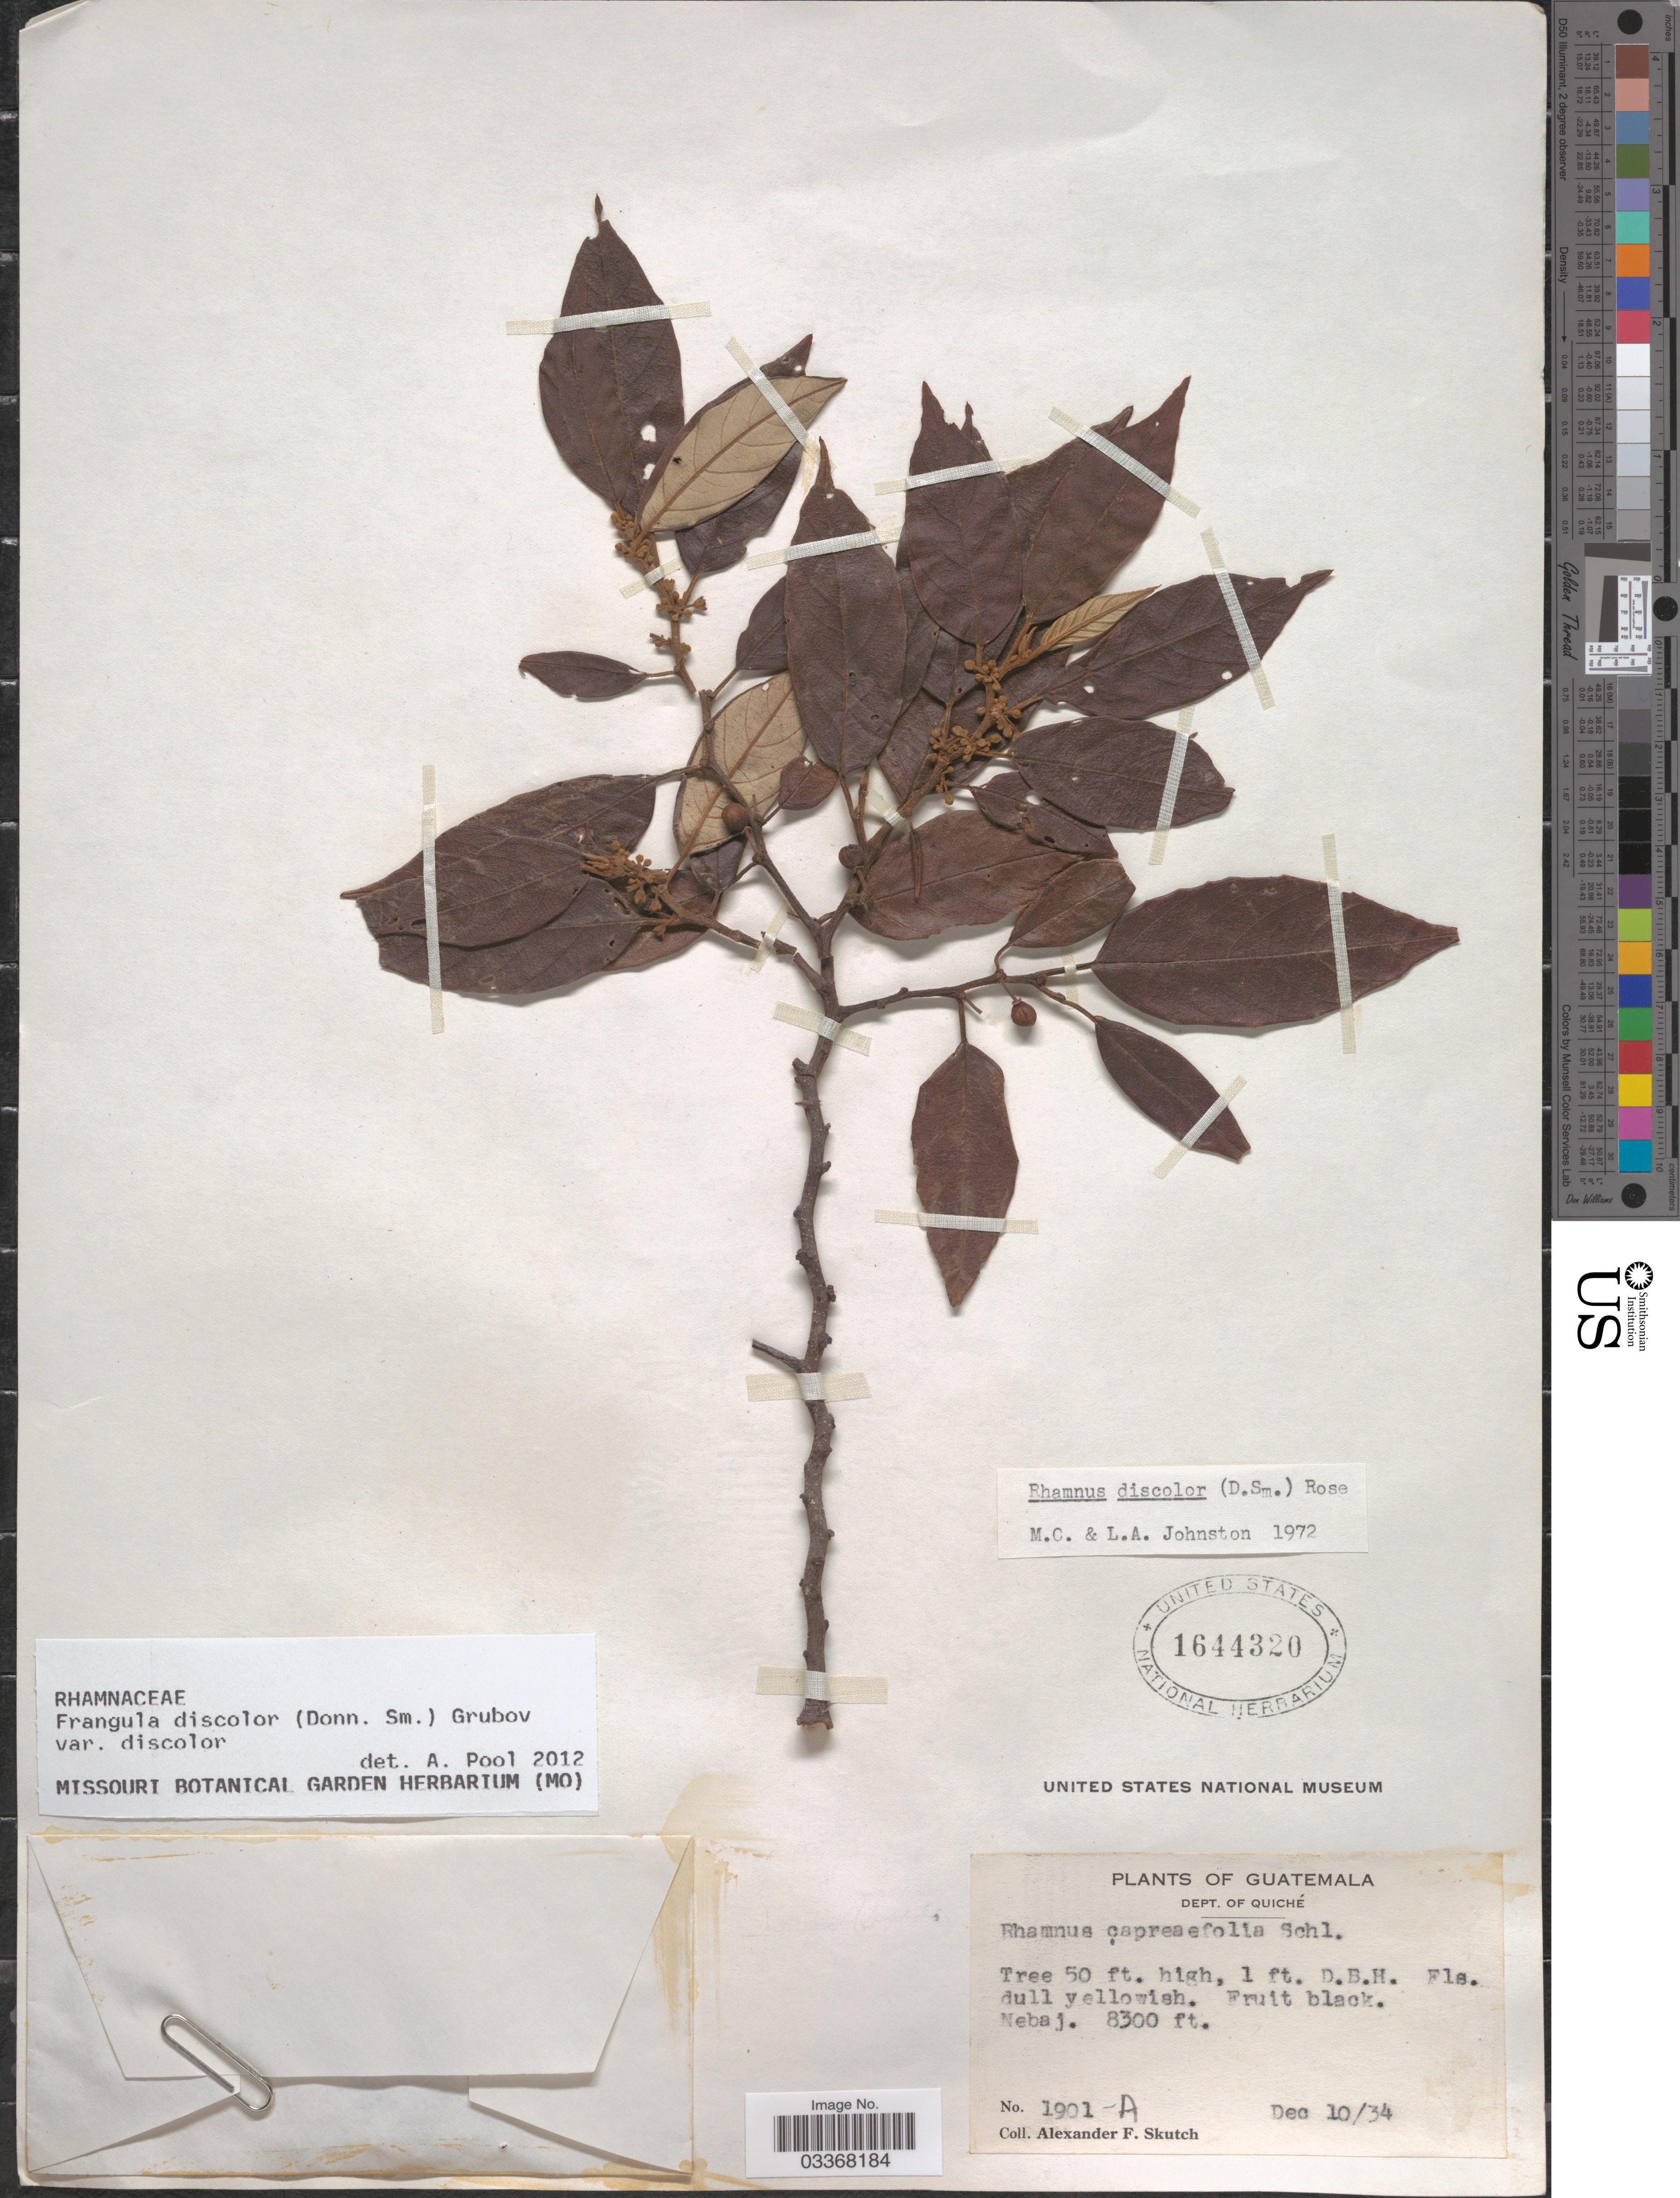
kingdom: Plantae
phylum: Tracheophyta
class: Magnoliopsida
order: Rosales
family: Rhamnaceae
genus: Frangula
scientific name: Frangula discolor var. discolor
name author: (Donn. Sm.) Grubov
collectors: A. F. Skutch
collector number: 1901-A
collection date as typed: Transcribed d/m/y: 10/12/34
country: Guatemala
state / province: El Quiché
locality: Dept. of Quiché, Nebaj.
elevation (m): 2530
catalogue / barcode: US 1644320